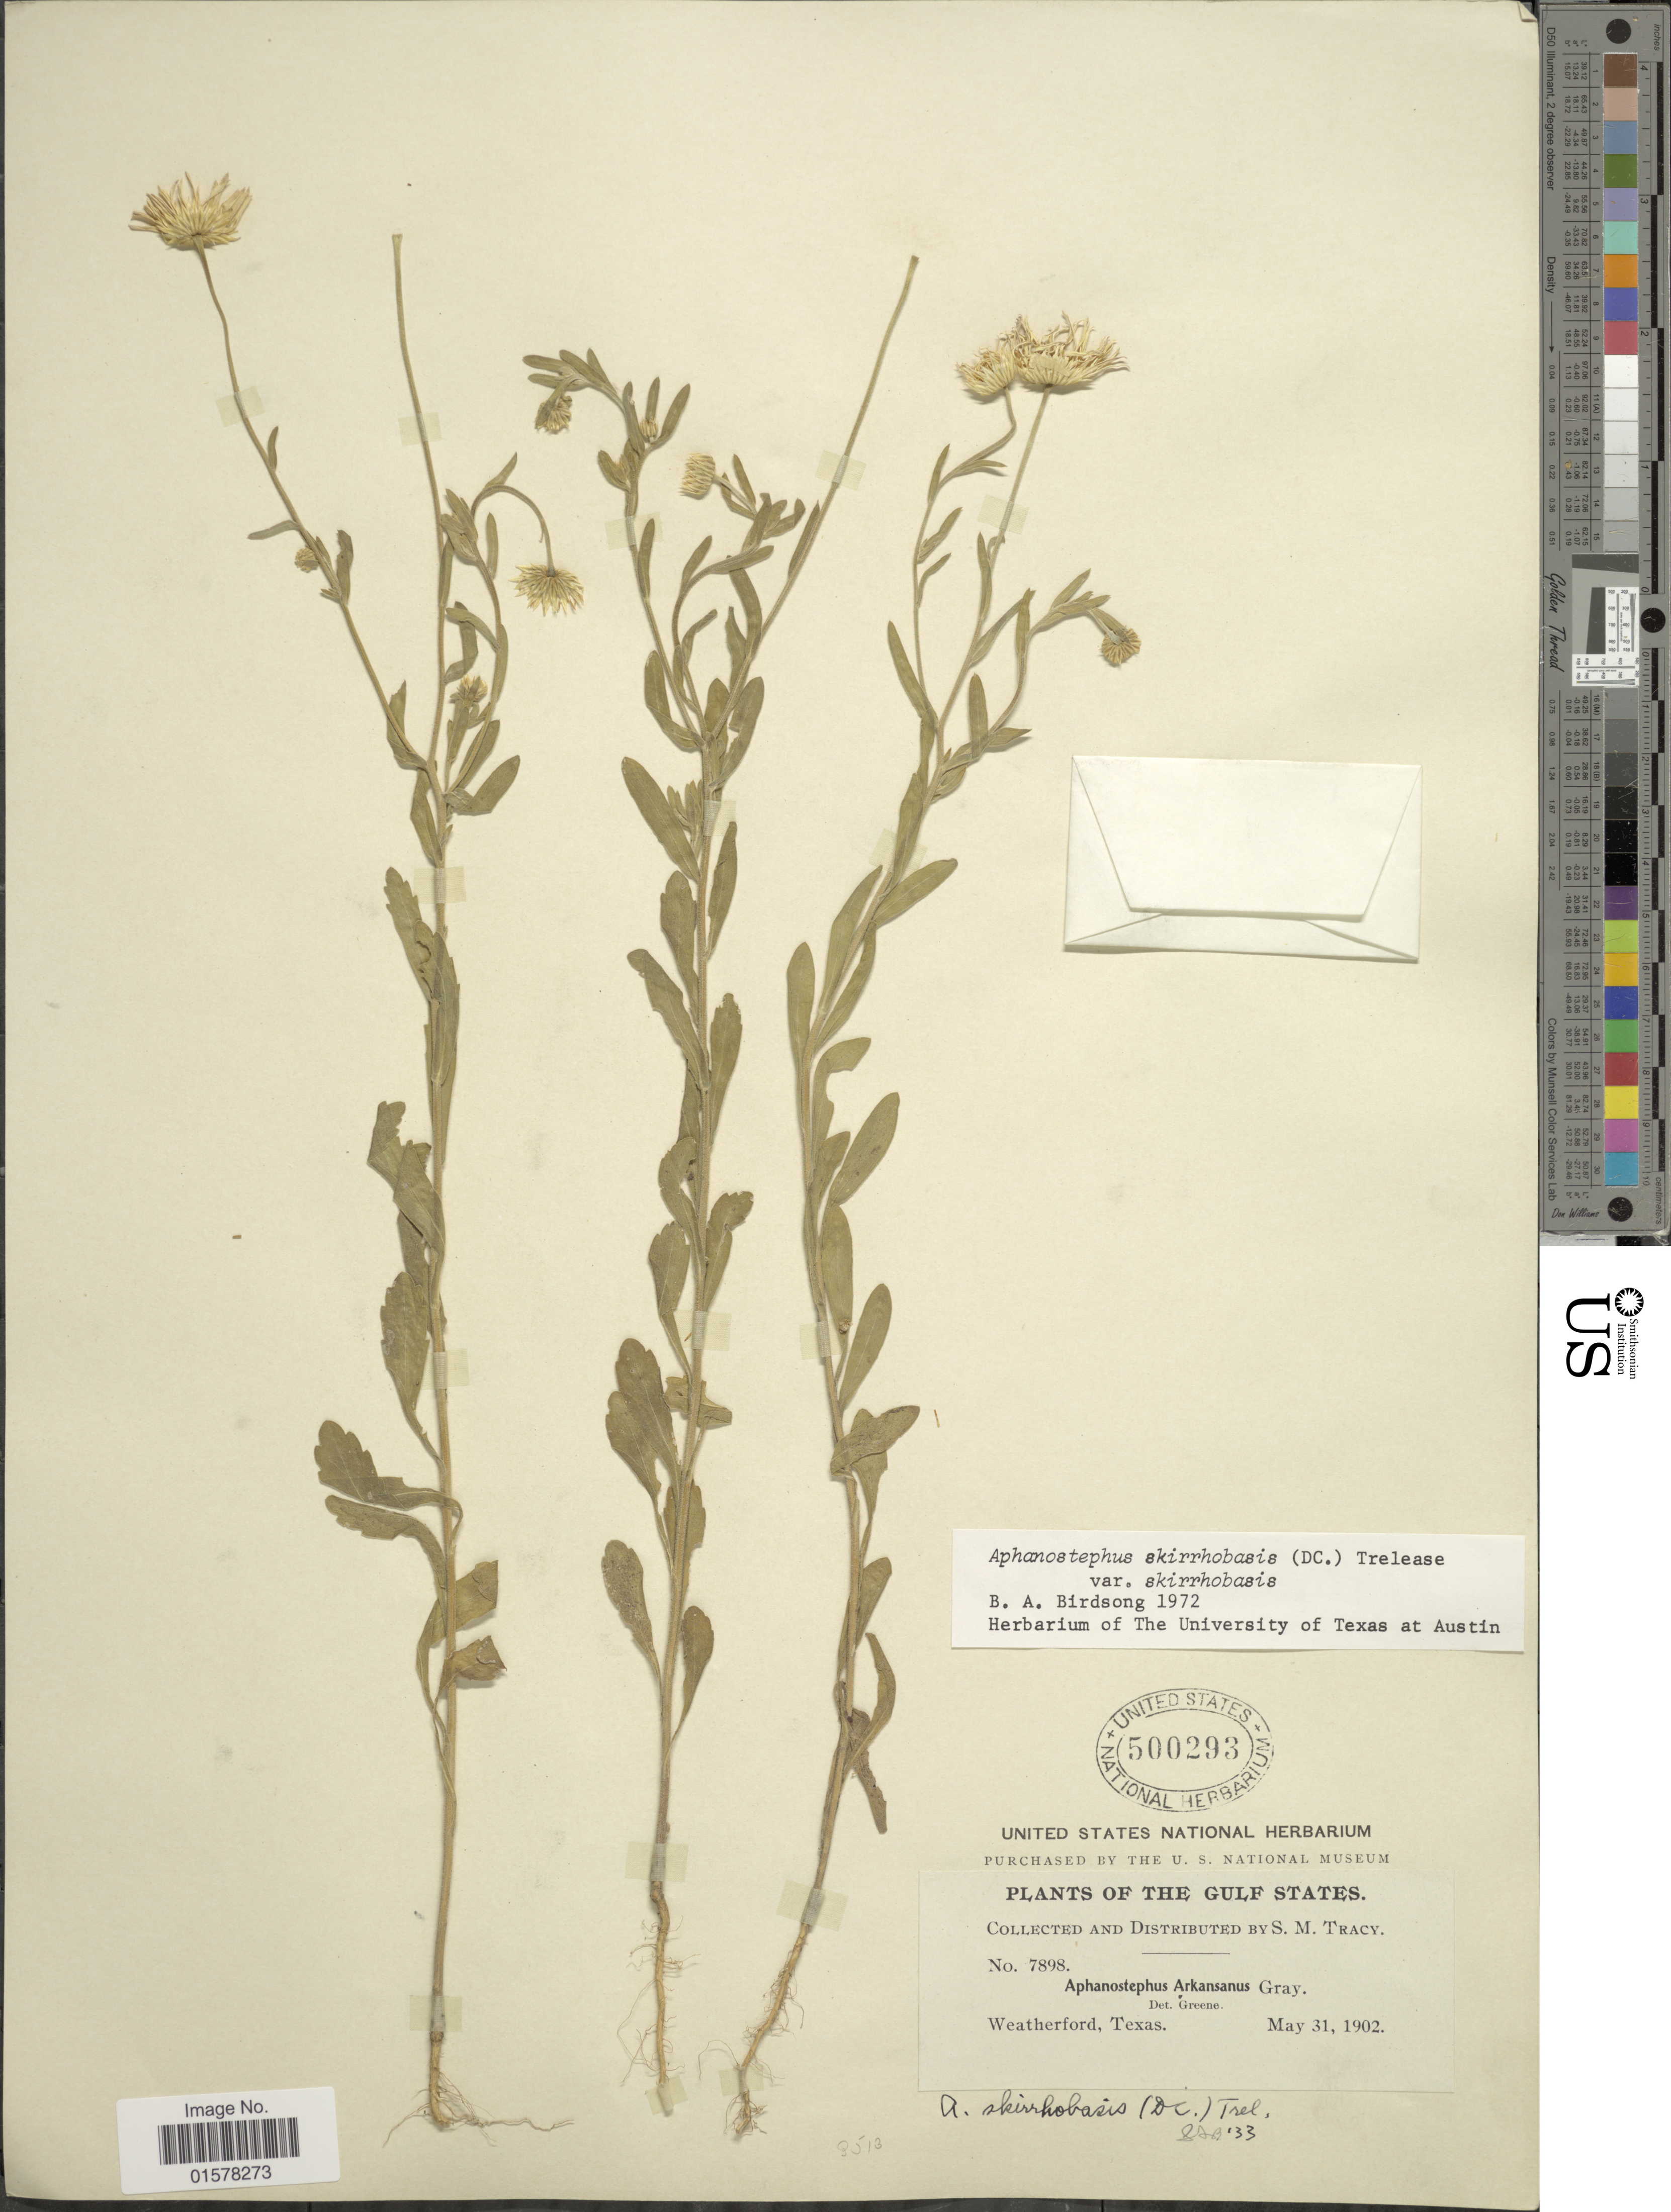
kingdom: Plantae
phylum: Tracheophyta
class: Magnoliopsida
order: Asterales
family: Asteraceae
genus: Aphanostephus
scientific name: Aphanostephus skirrhobasis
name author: (DC.) Trel. ex Coville & Branner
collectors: S. M. Tracy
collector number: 7898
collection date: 1902-05-30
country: United States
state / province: Texas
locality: Weatherford, Texas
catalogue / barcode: US 500293